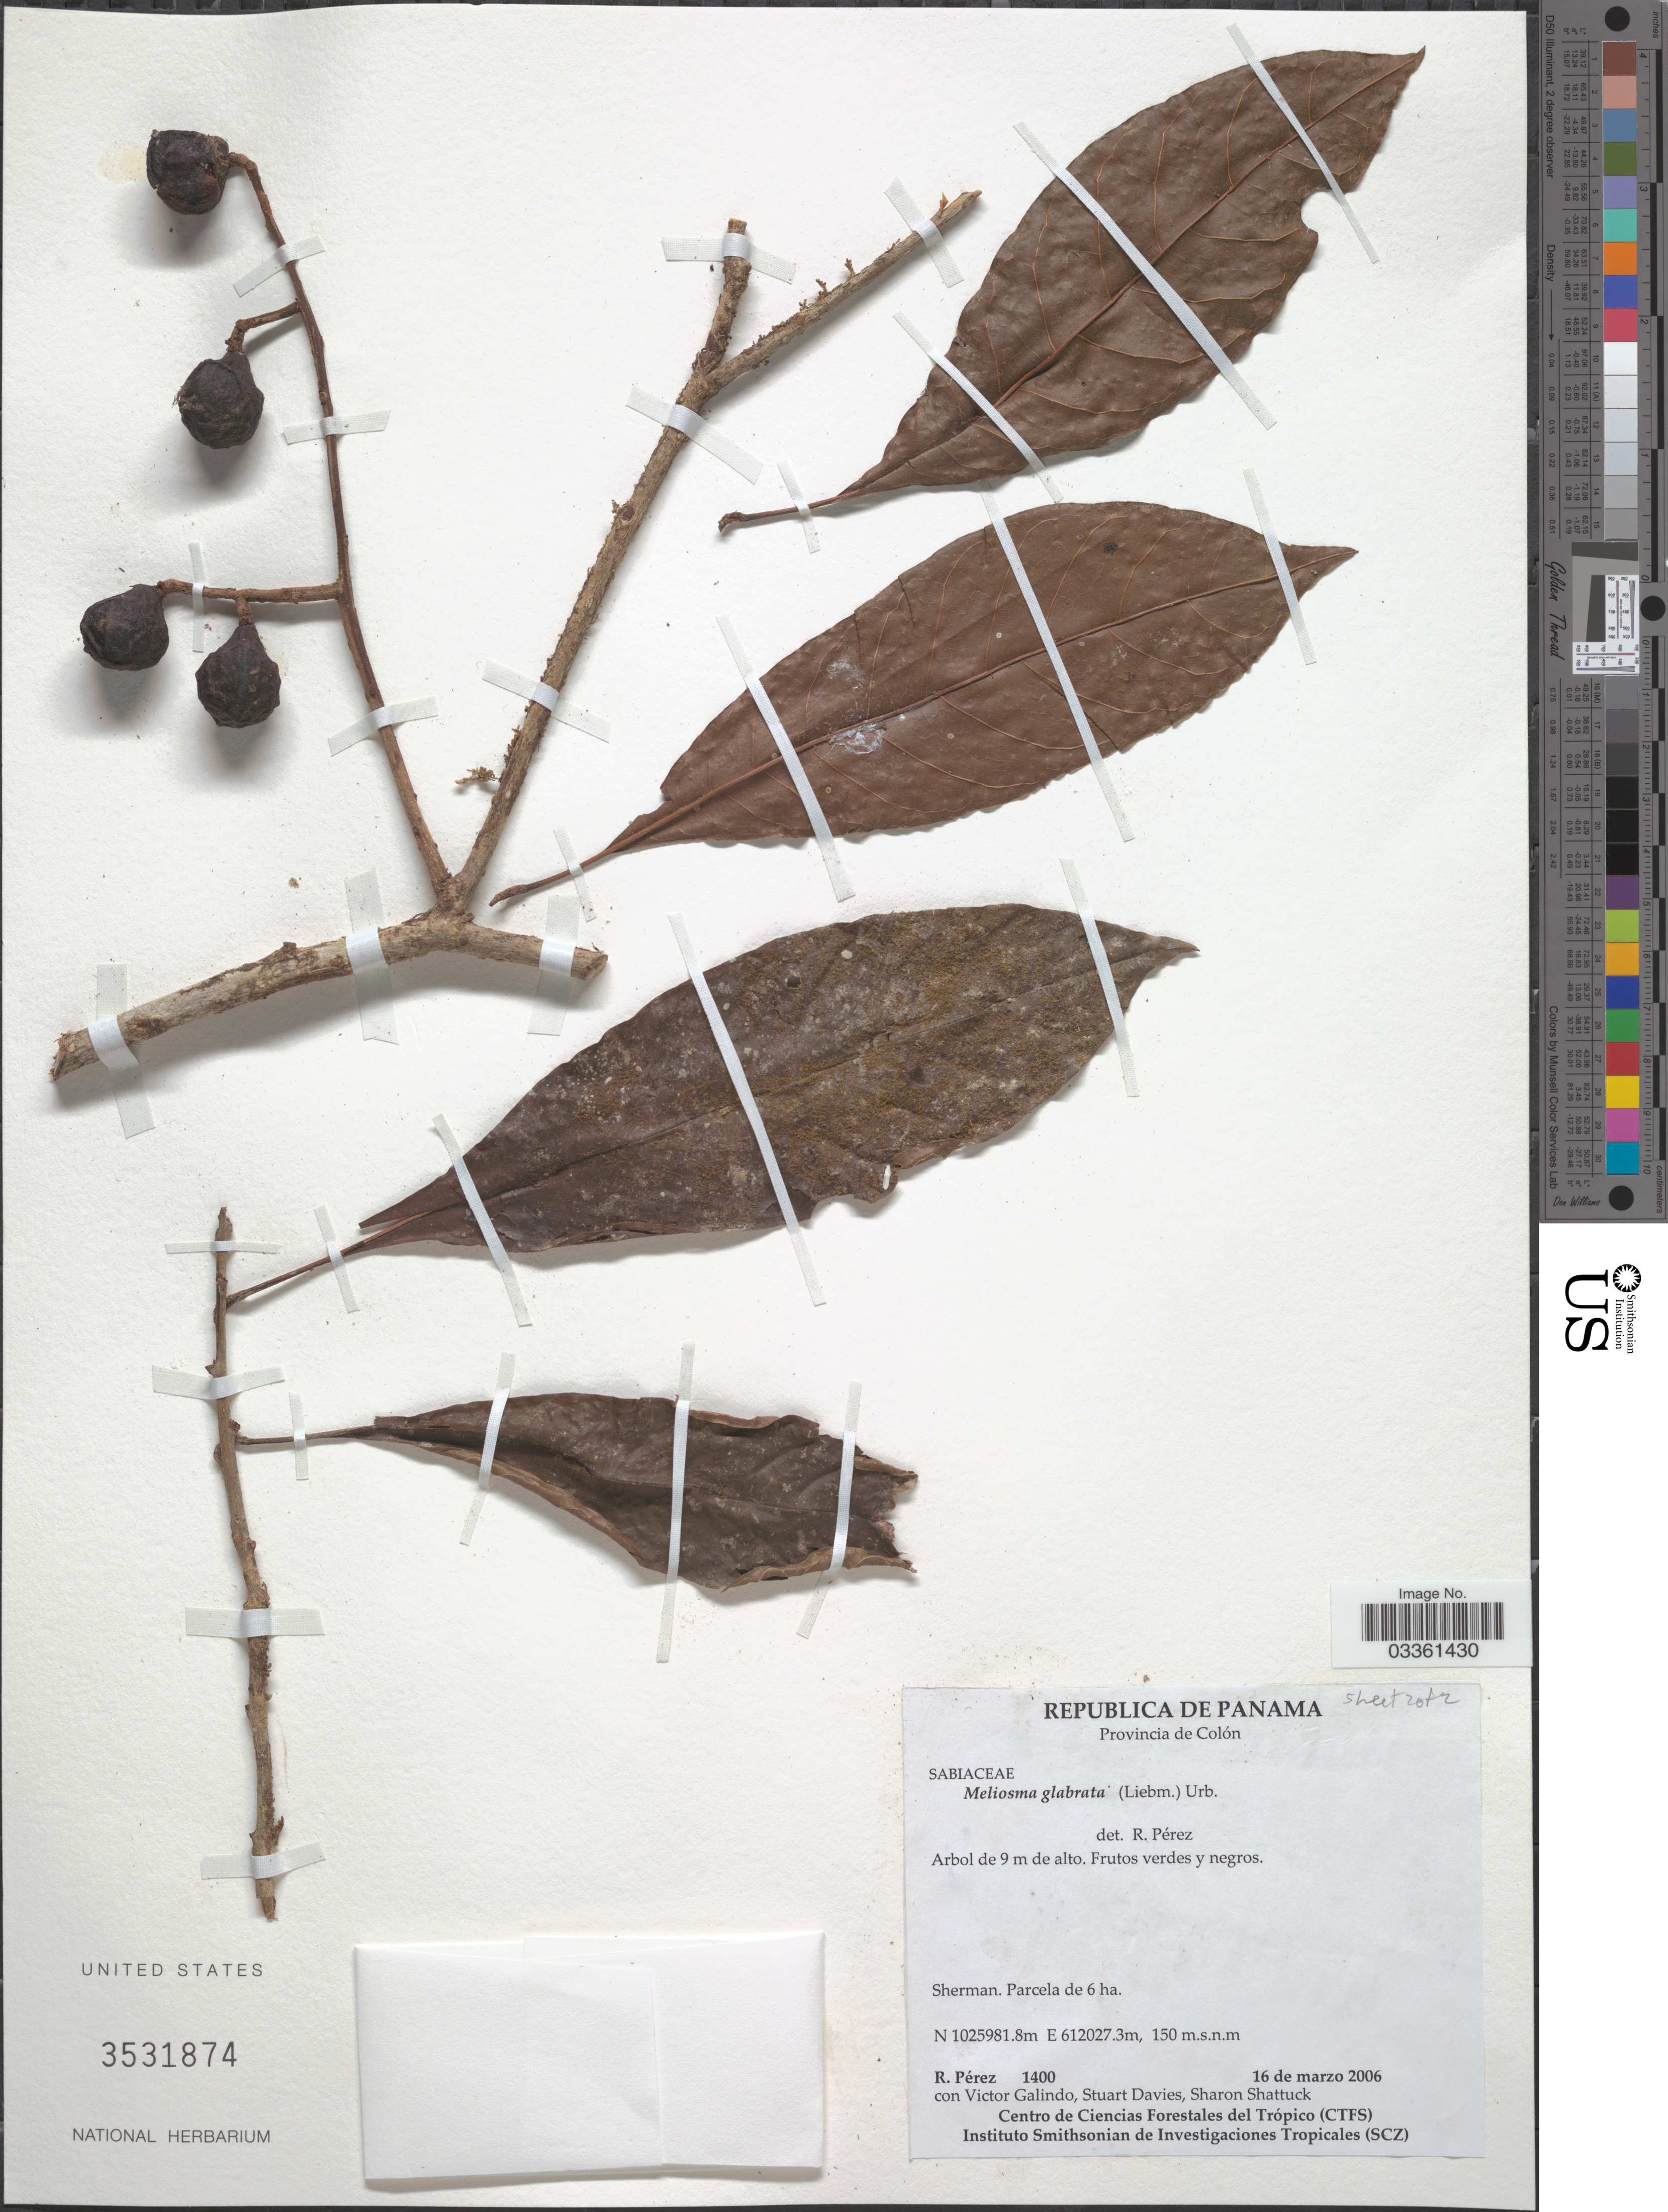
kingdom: Plantae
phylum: Tracheophyta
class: Magnoliopsida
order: Proteales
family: Sabiaceae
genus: Meliosma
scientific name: Meliosma glabrata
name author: (Liebm.) Urb.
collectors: R. Perez, V. Galindo, S. Davies & S. Shattuck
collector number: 1400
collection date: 2006-03-16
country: Panama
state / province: Colón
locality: Sherman. Parcela de 6 ha.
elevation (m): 150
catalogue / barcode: US 3531874